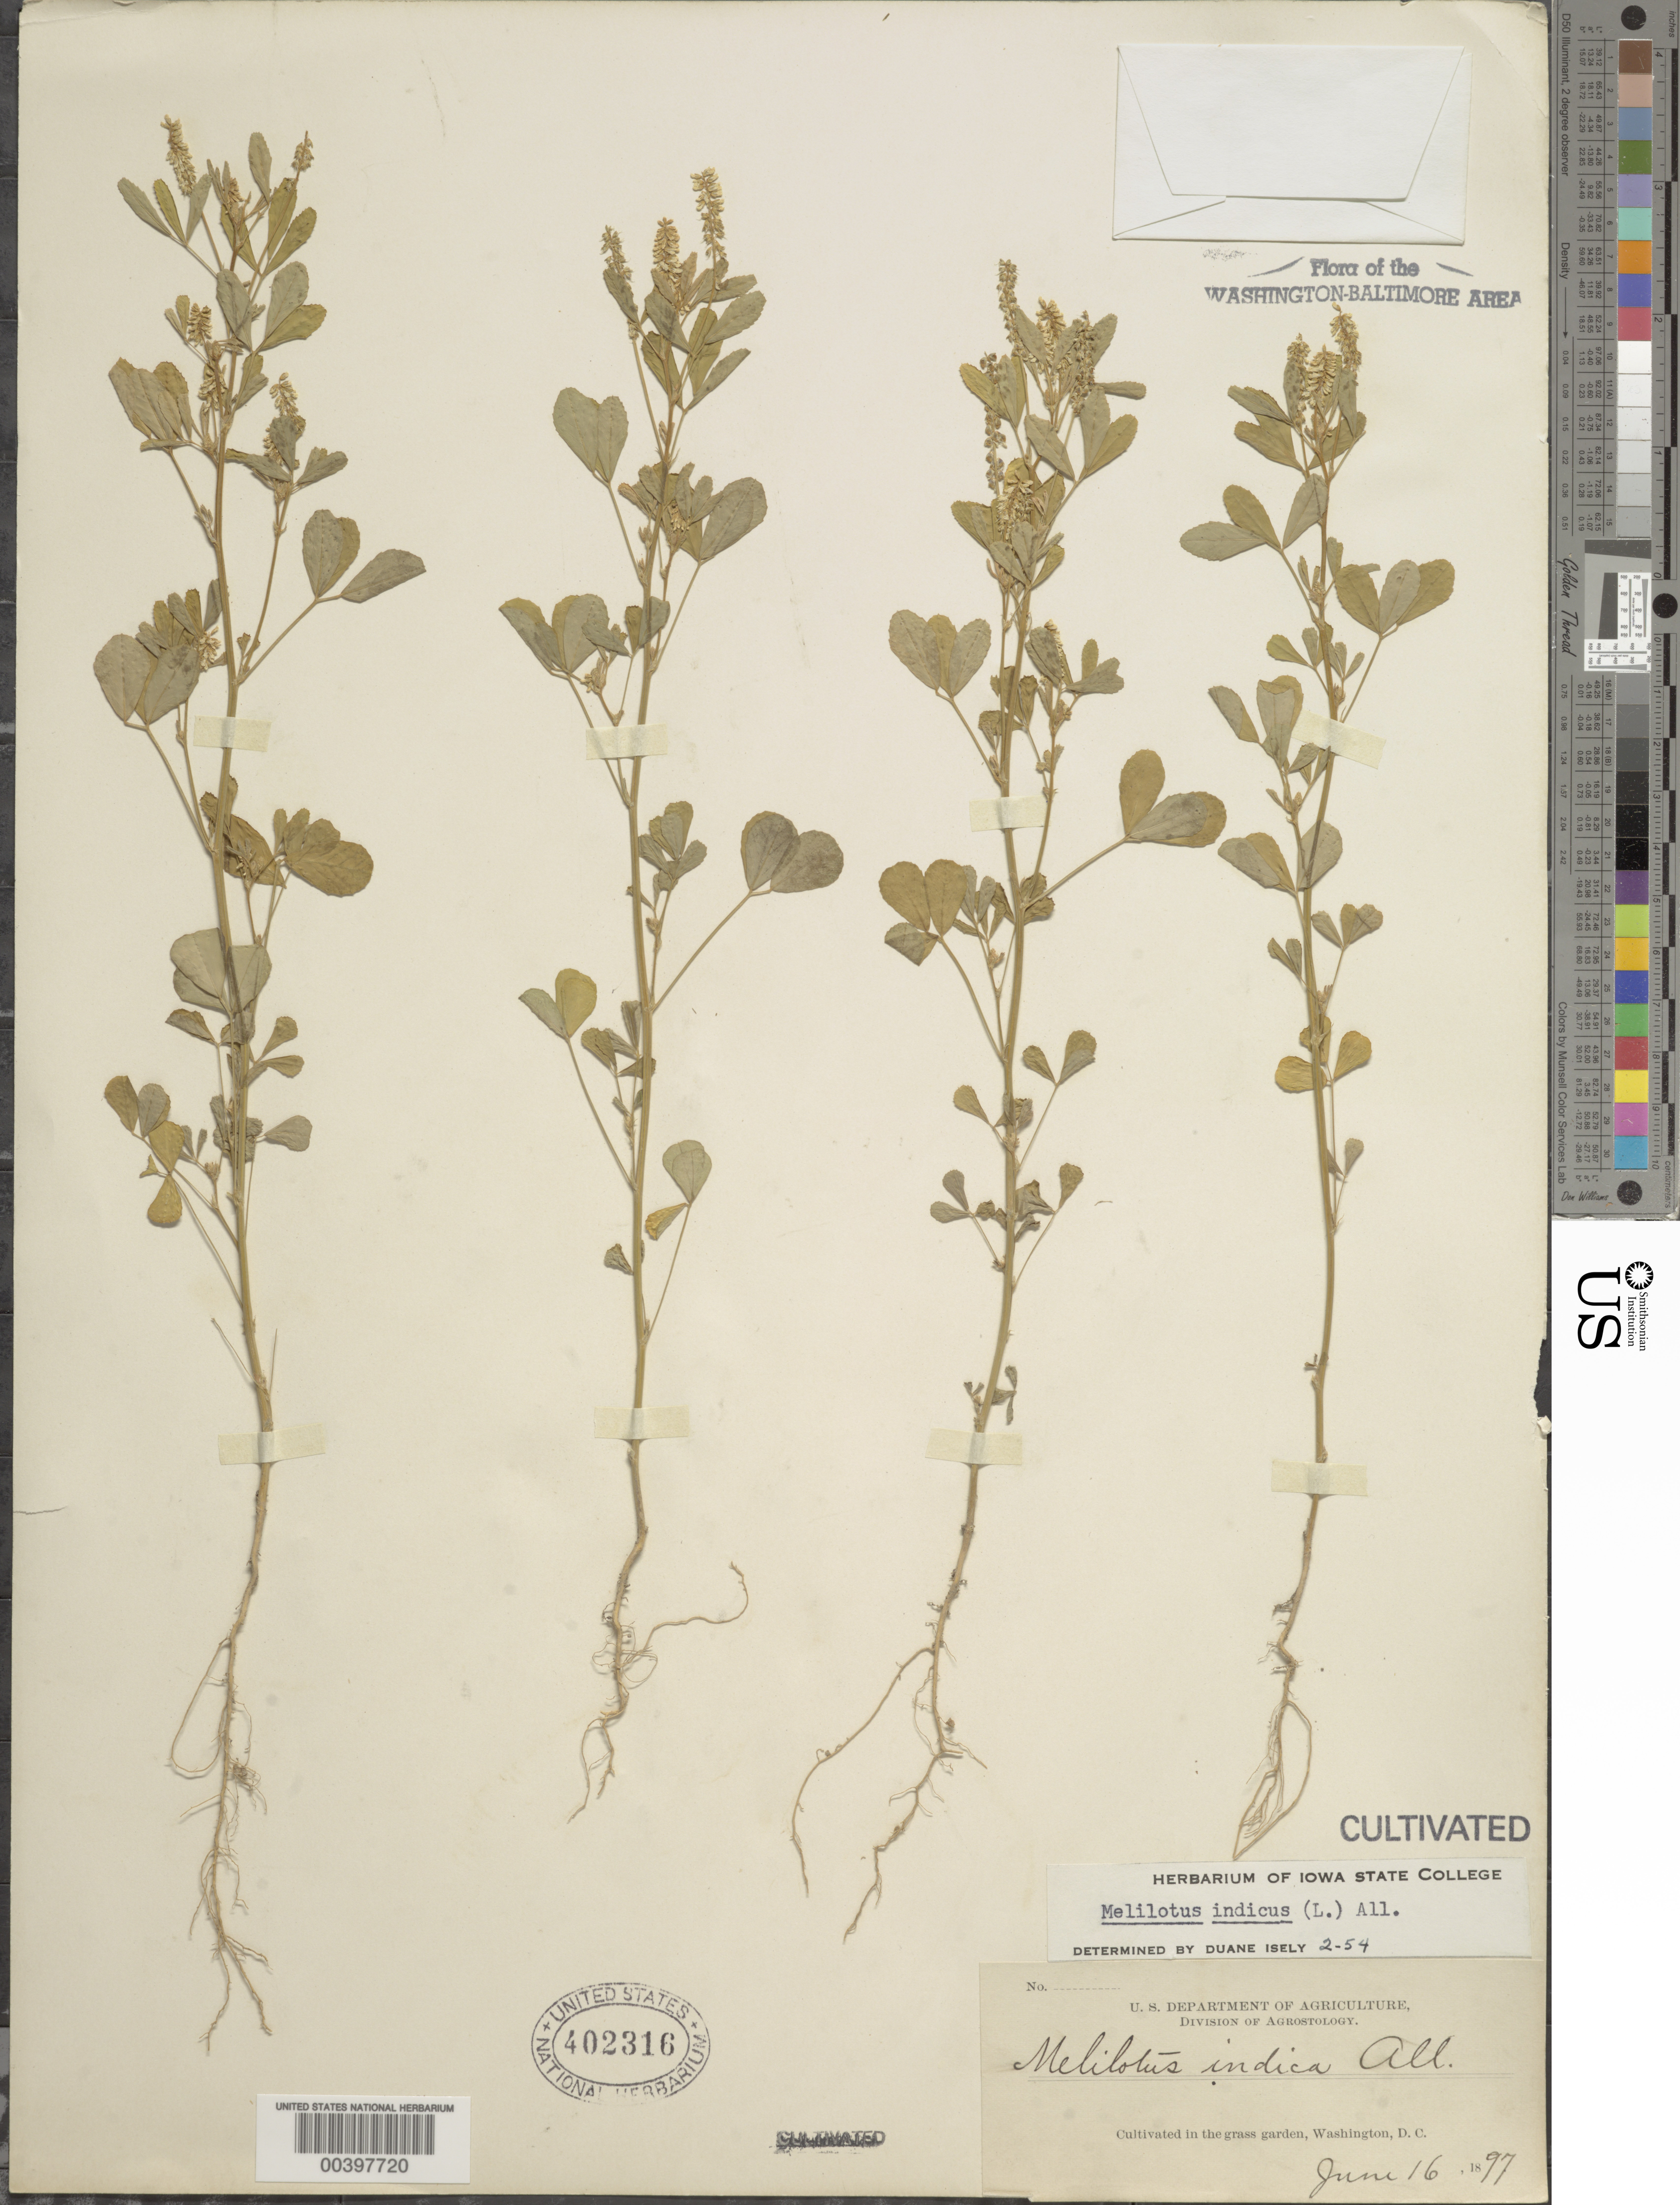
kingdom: Plantae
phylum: Tracheophyta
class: Magnoliopsida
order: Fabales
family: Fabaceae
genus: Melilotus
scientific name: Melilotus indicus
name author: (L.) All.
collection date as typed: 16 Jun 1897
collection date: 1897-06-16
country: United States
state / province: District of Columbia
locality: Grass Garden, Washington DC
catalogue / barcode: US 402316